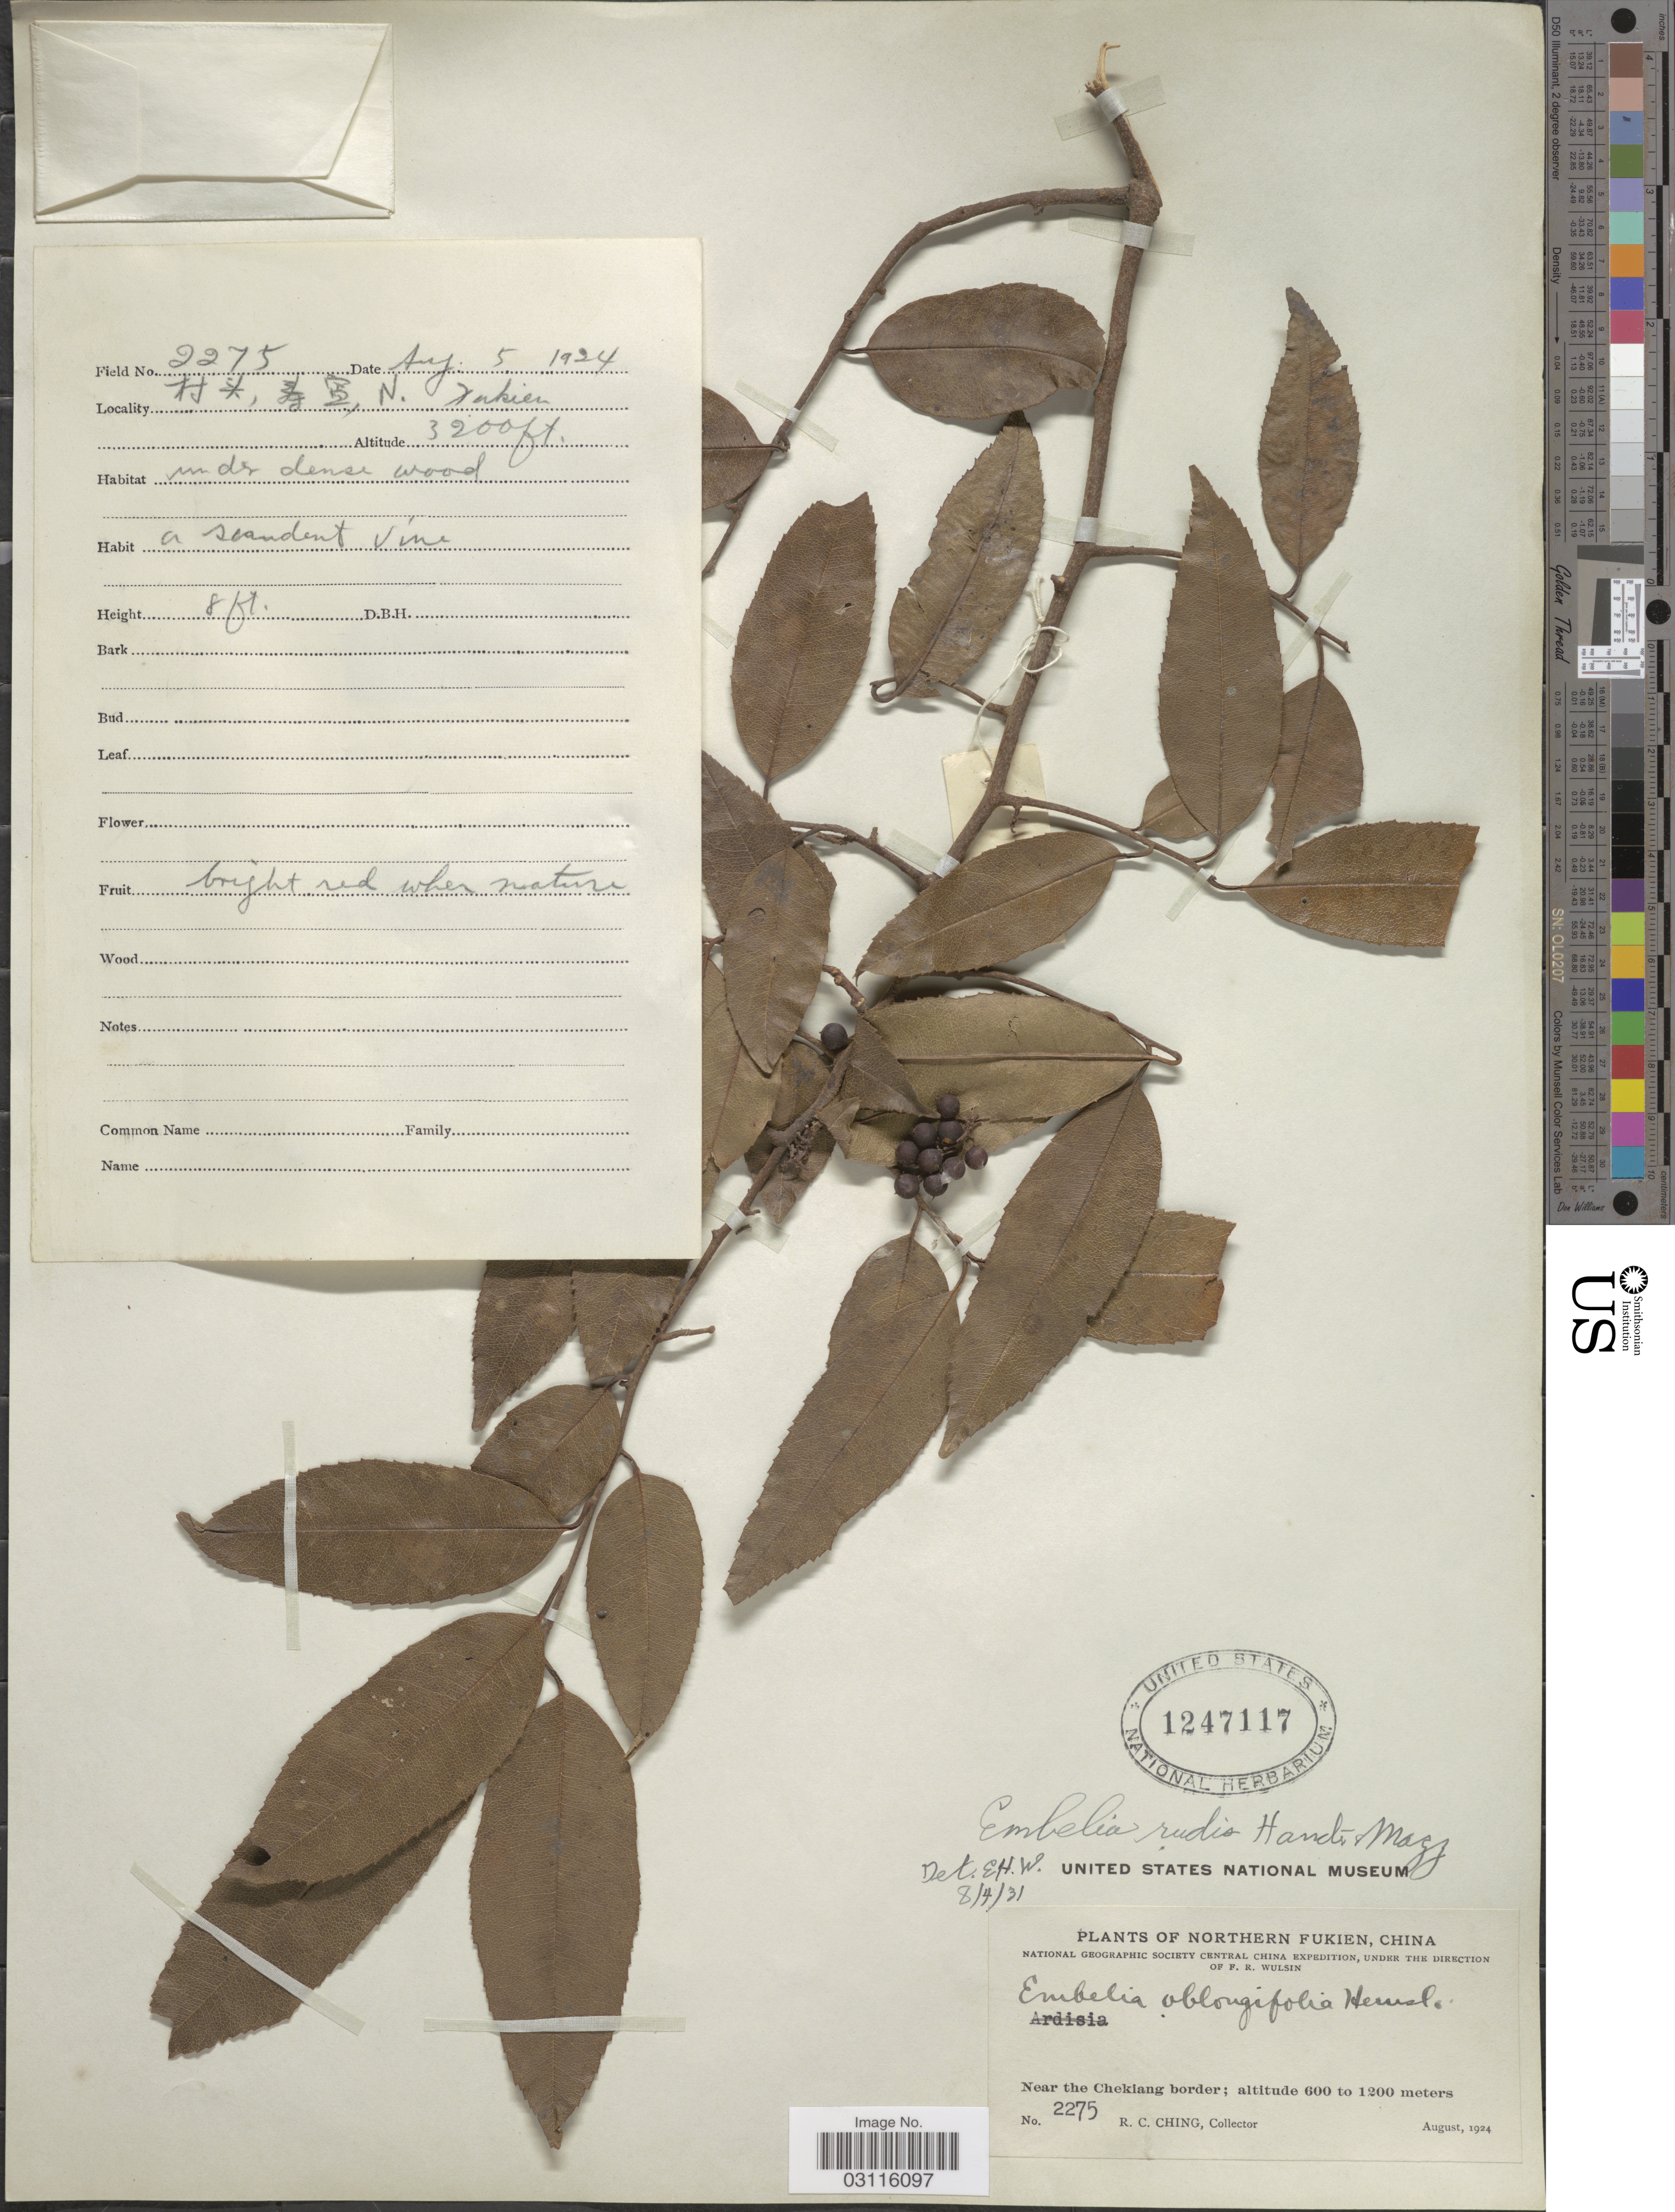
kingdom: Plantae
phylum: Tracheophyta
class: Magnoliopsida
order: Ericales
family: Primulaceae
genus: Embelia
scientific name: Embelia rudis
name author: Hand.-Mazz.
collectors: R. C. Ching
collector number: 2275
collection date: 1924-08-05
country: China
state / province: Fujian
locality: Northern Fukien, Near the Chekiang border. X.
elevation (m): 975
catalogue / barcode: US 1247117